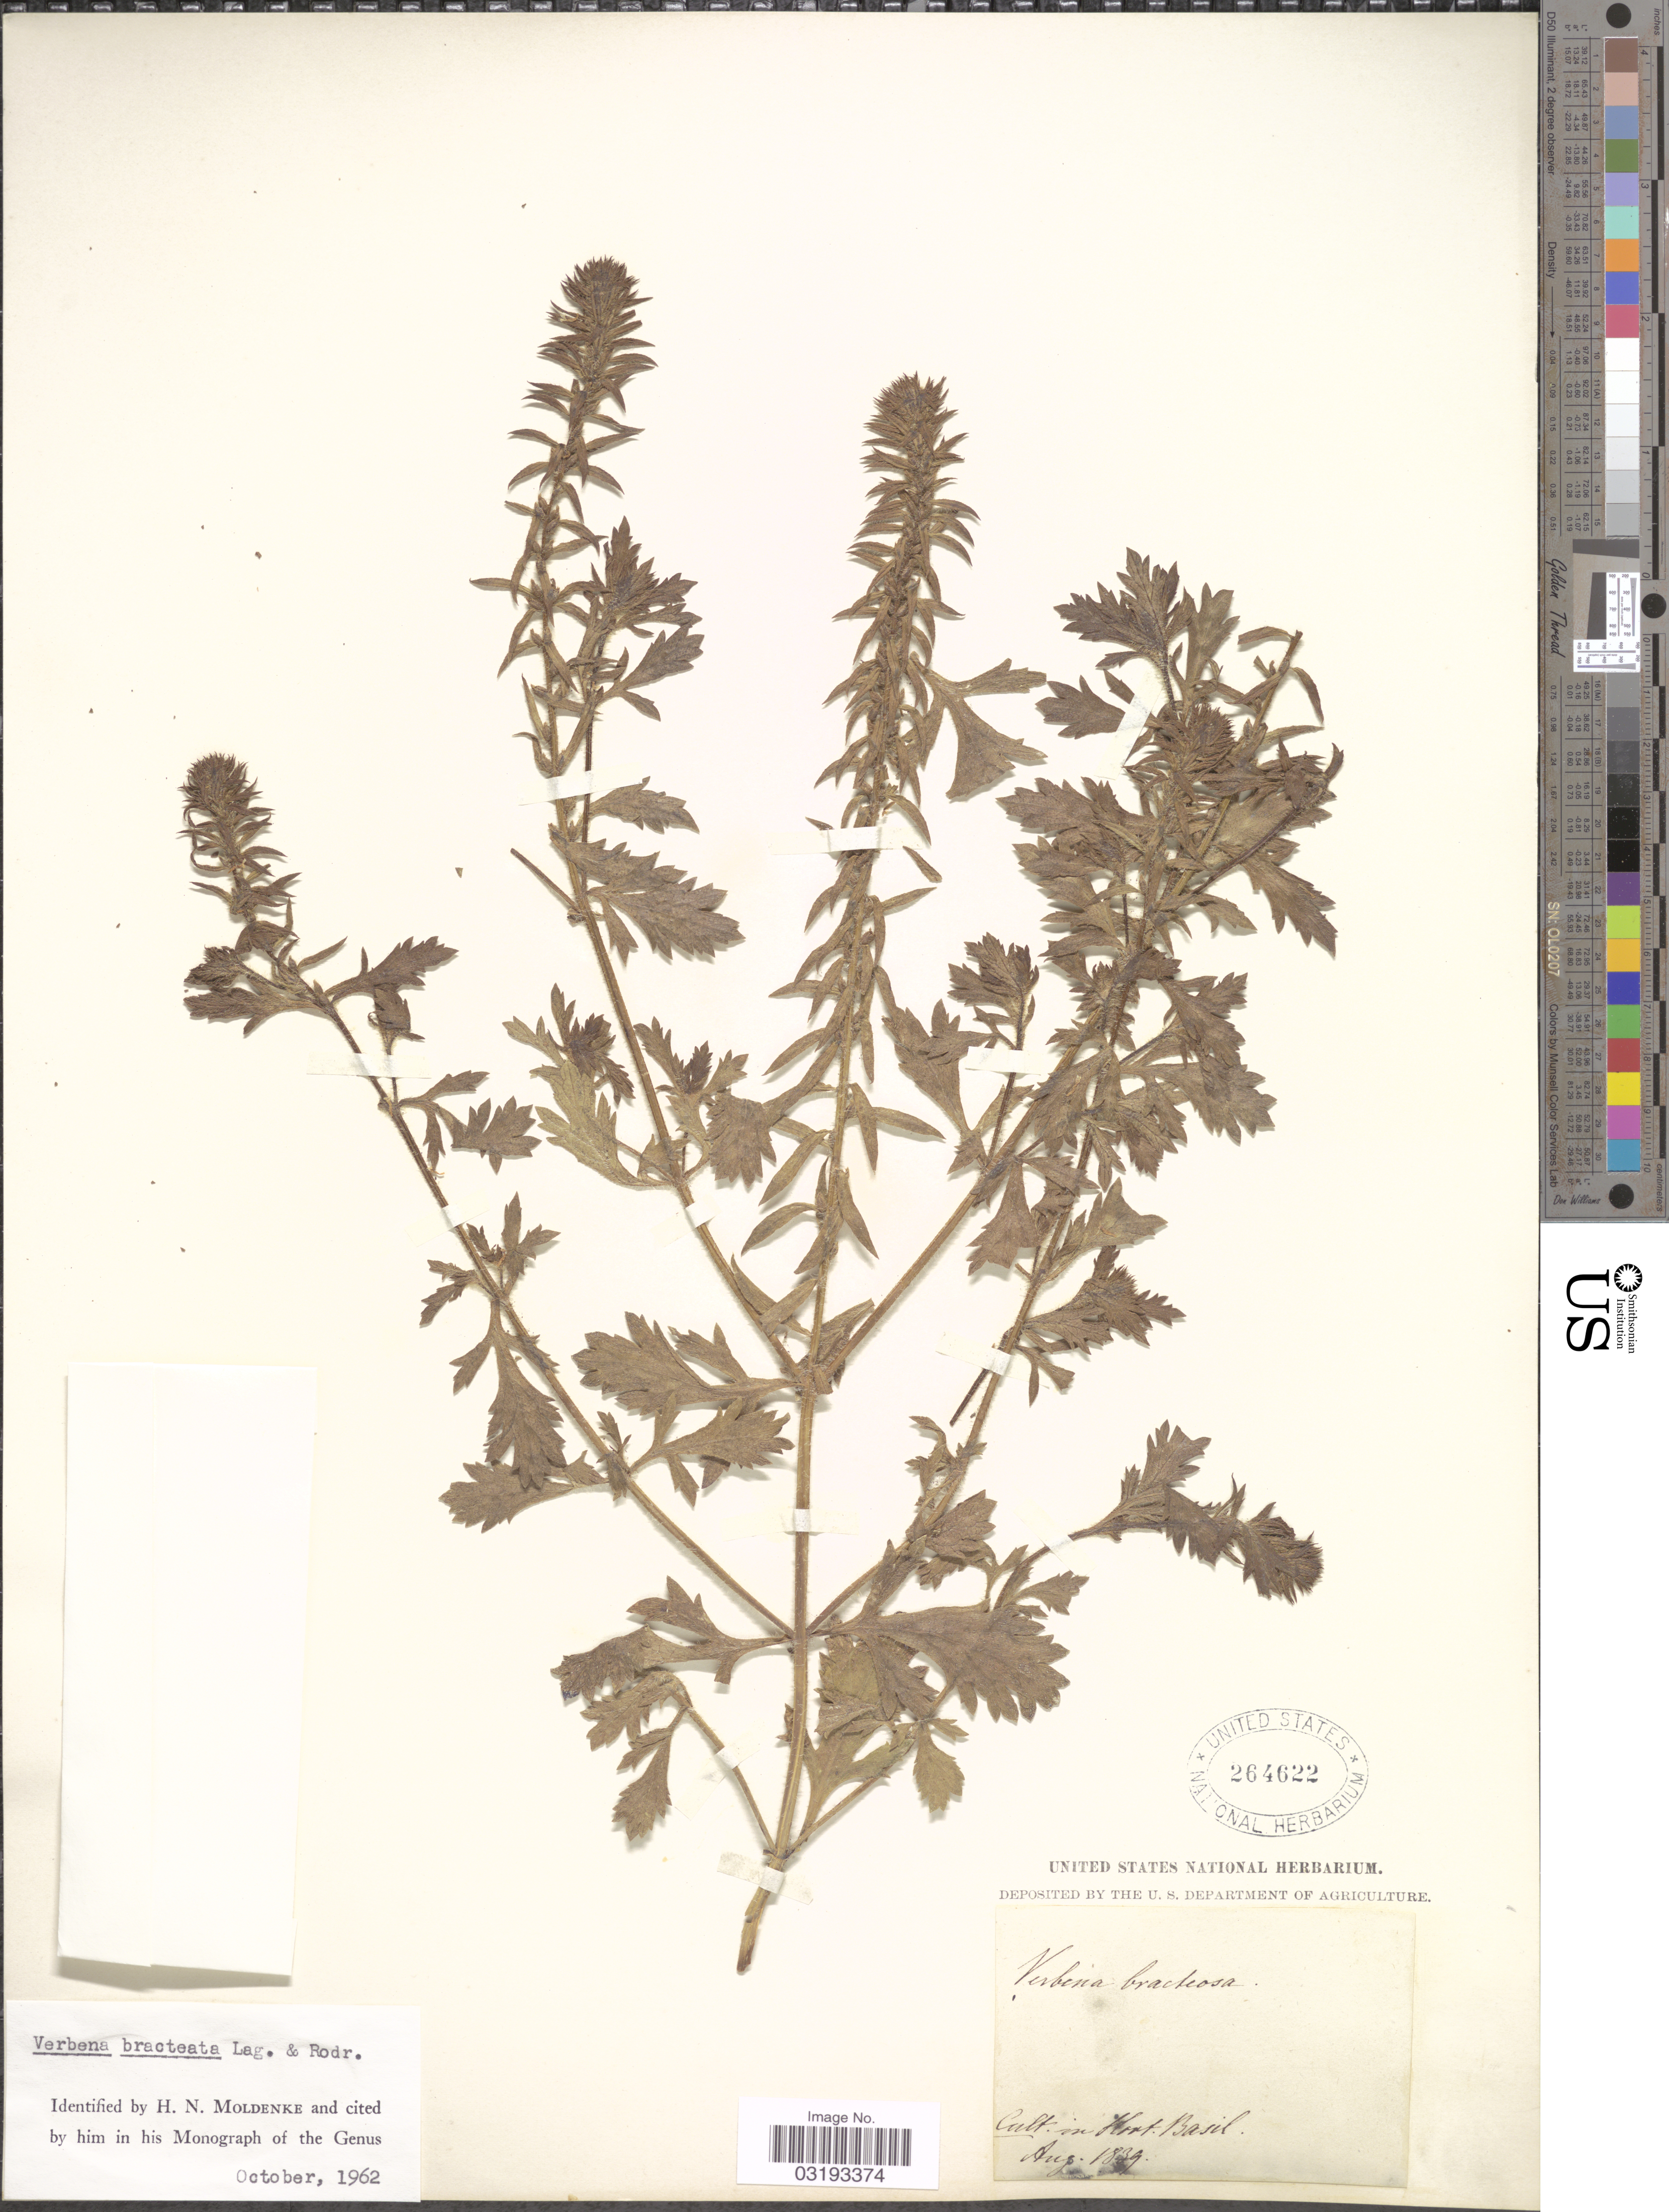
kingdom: Plantae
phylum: Tracheophyta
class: Magnoliopsida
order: Lamiales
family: Verbenaceae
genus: Verbena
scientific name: Verbena bracteata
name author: Cav. ex Lag. & Rodr.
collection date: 1839-08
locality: In hort. Basil.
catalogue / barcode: US 264622